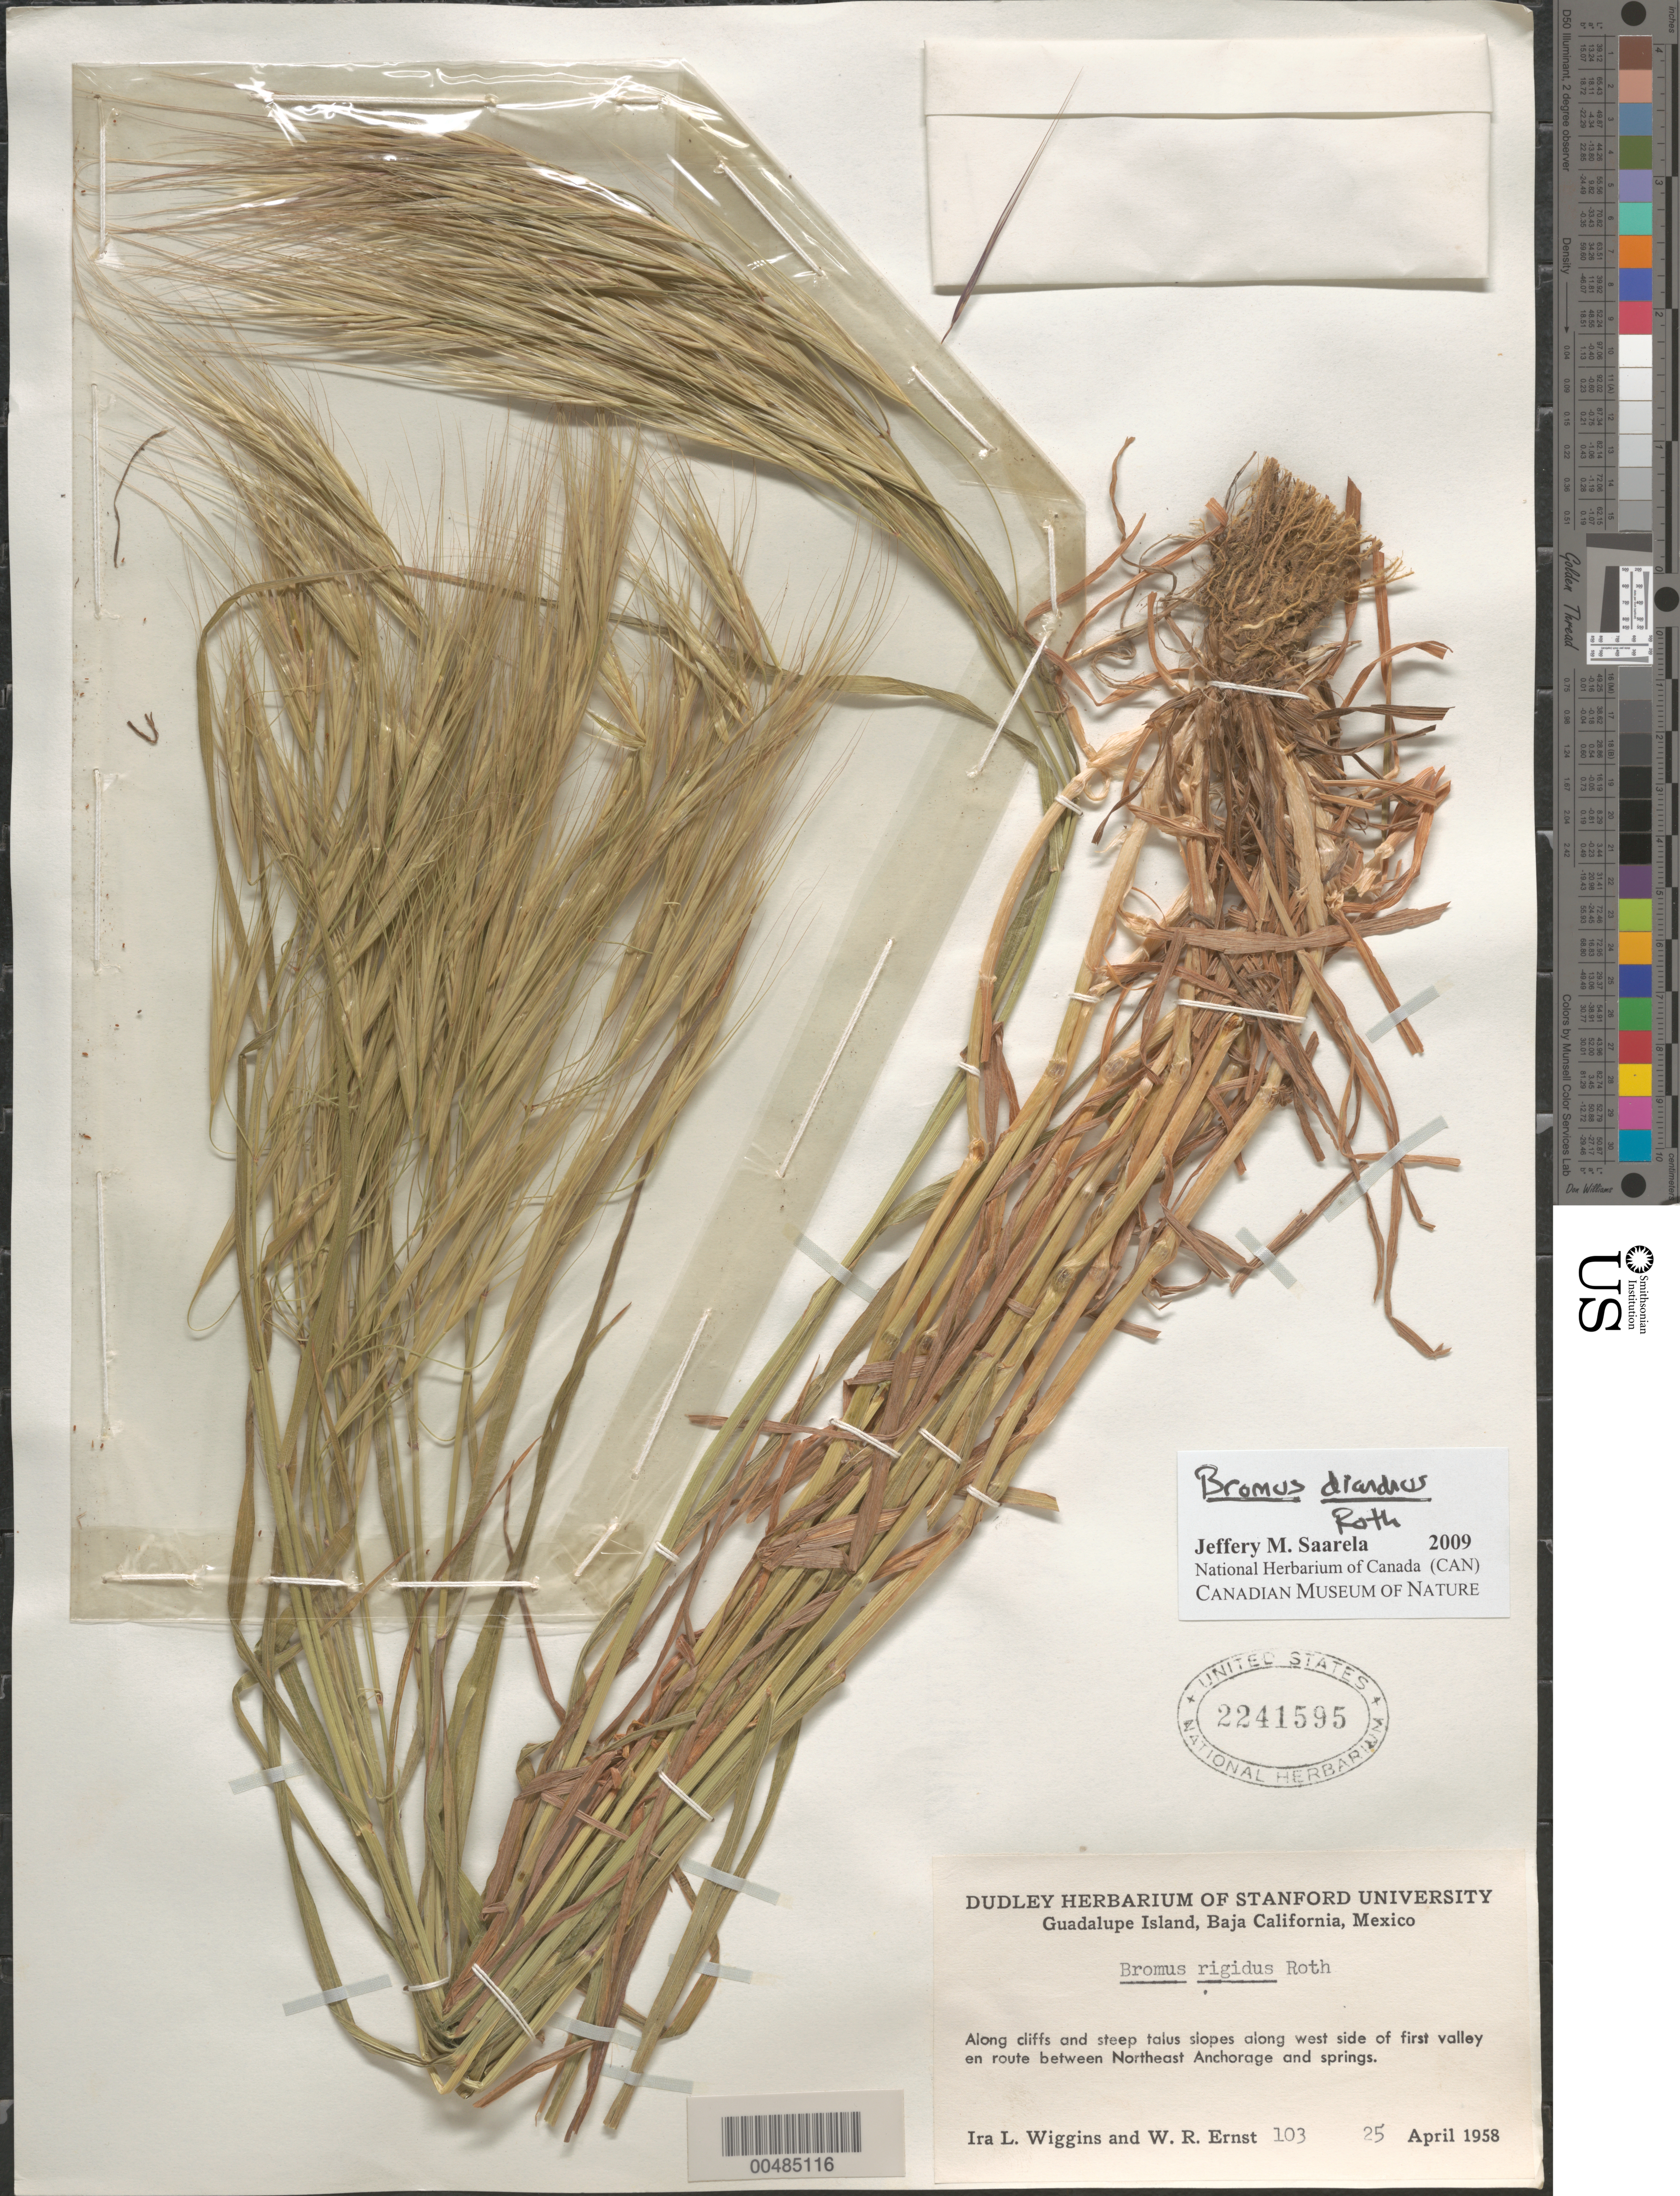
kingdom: Plantae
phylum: Tracheophyta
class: Liliopsida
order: Poales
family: Poaceae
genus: Bromus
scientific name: Bromus diandrus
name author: Roth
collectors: I. L. Wiggins & W. R. Ernst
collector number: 103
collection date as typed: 25 Apr 1958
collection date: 1958-04-25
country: Mexico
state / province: Baja California Norte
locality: Guadalupe Island, en route between Northeast Anchorage and springs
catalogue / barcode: US 2241595